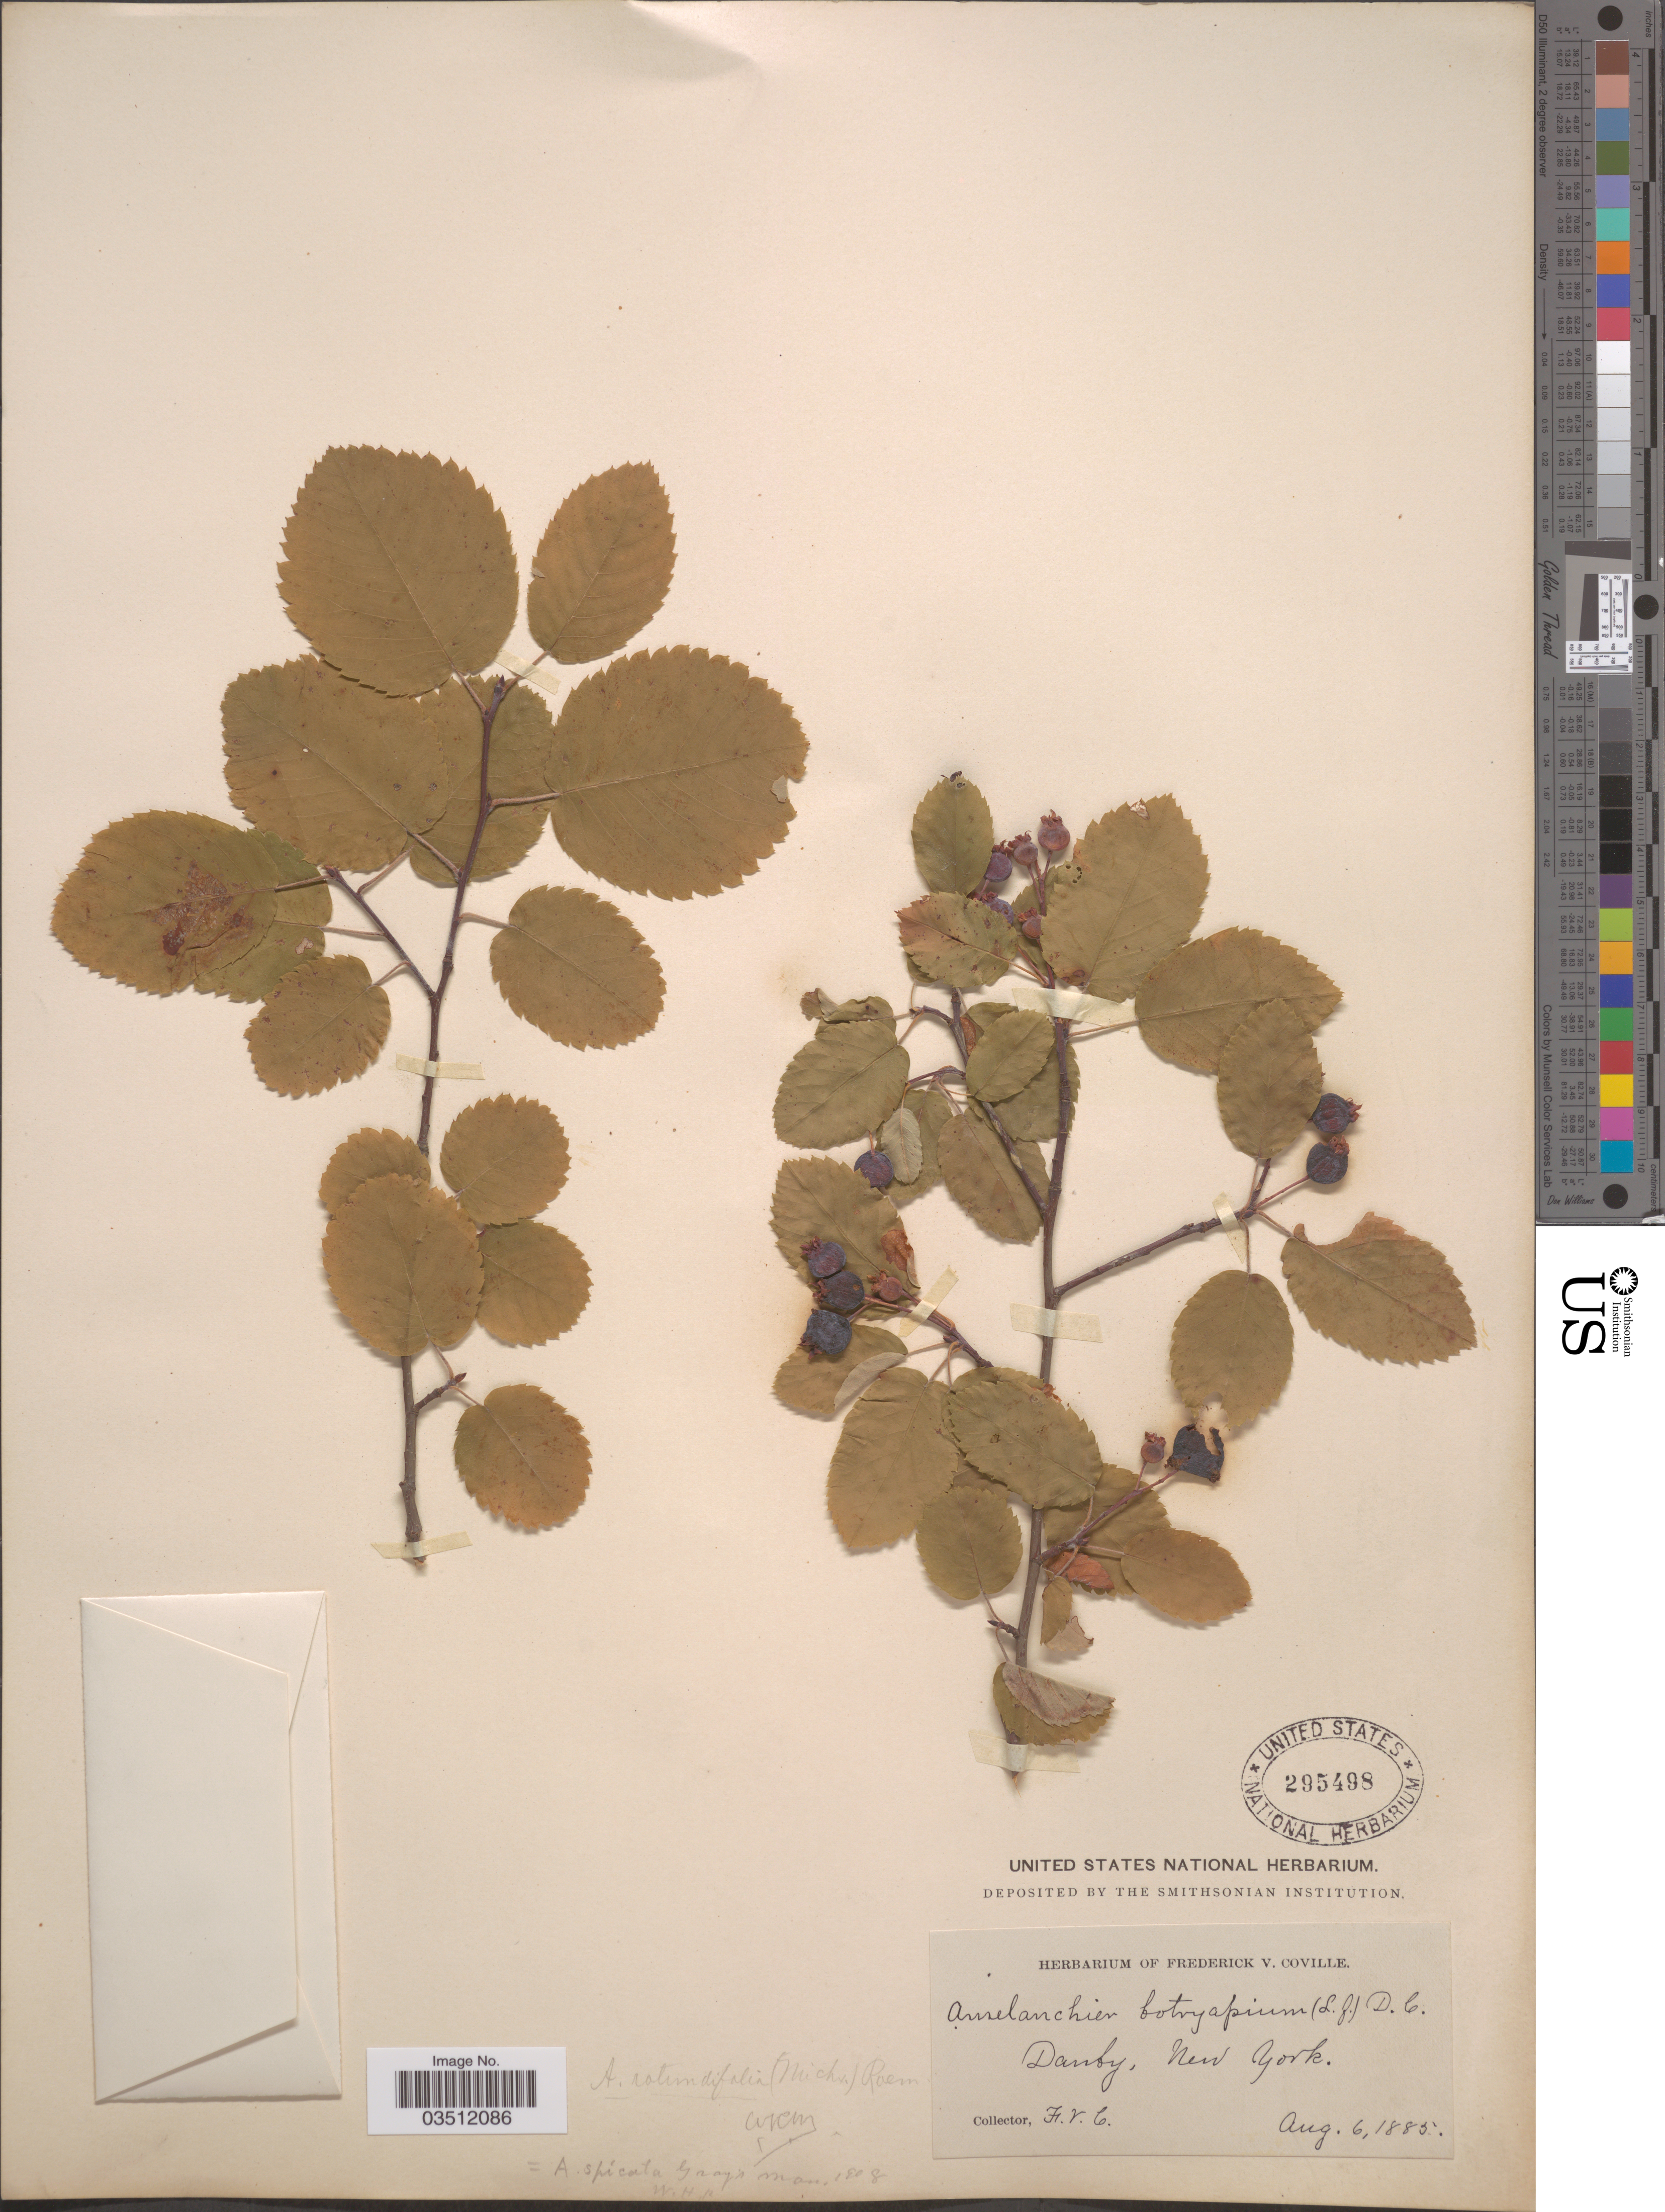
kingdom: Plantae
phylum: Tracheophyta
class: Magnoliopsida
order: Rosales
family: Rosaceae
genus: Amelanchier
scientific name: Amelanchier erecta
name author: Blanch.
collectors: F. V. Coville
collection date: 1885-08-06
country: United States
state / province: New York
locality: Danby.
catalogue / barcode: US 295498